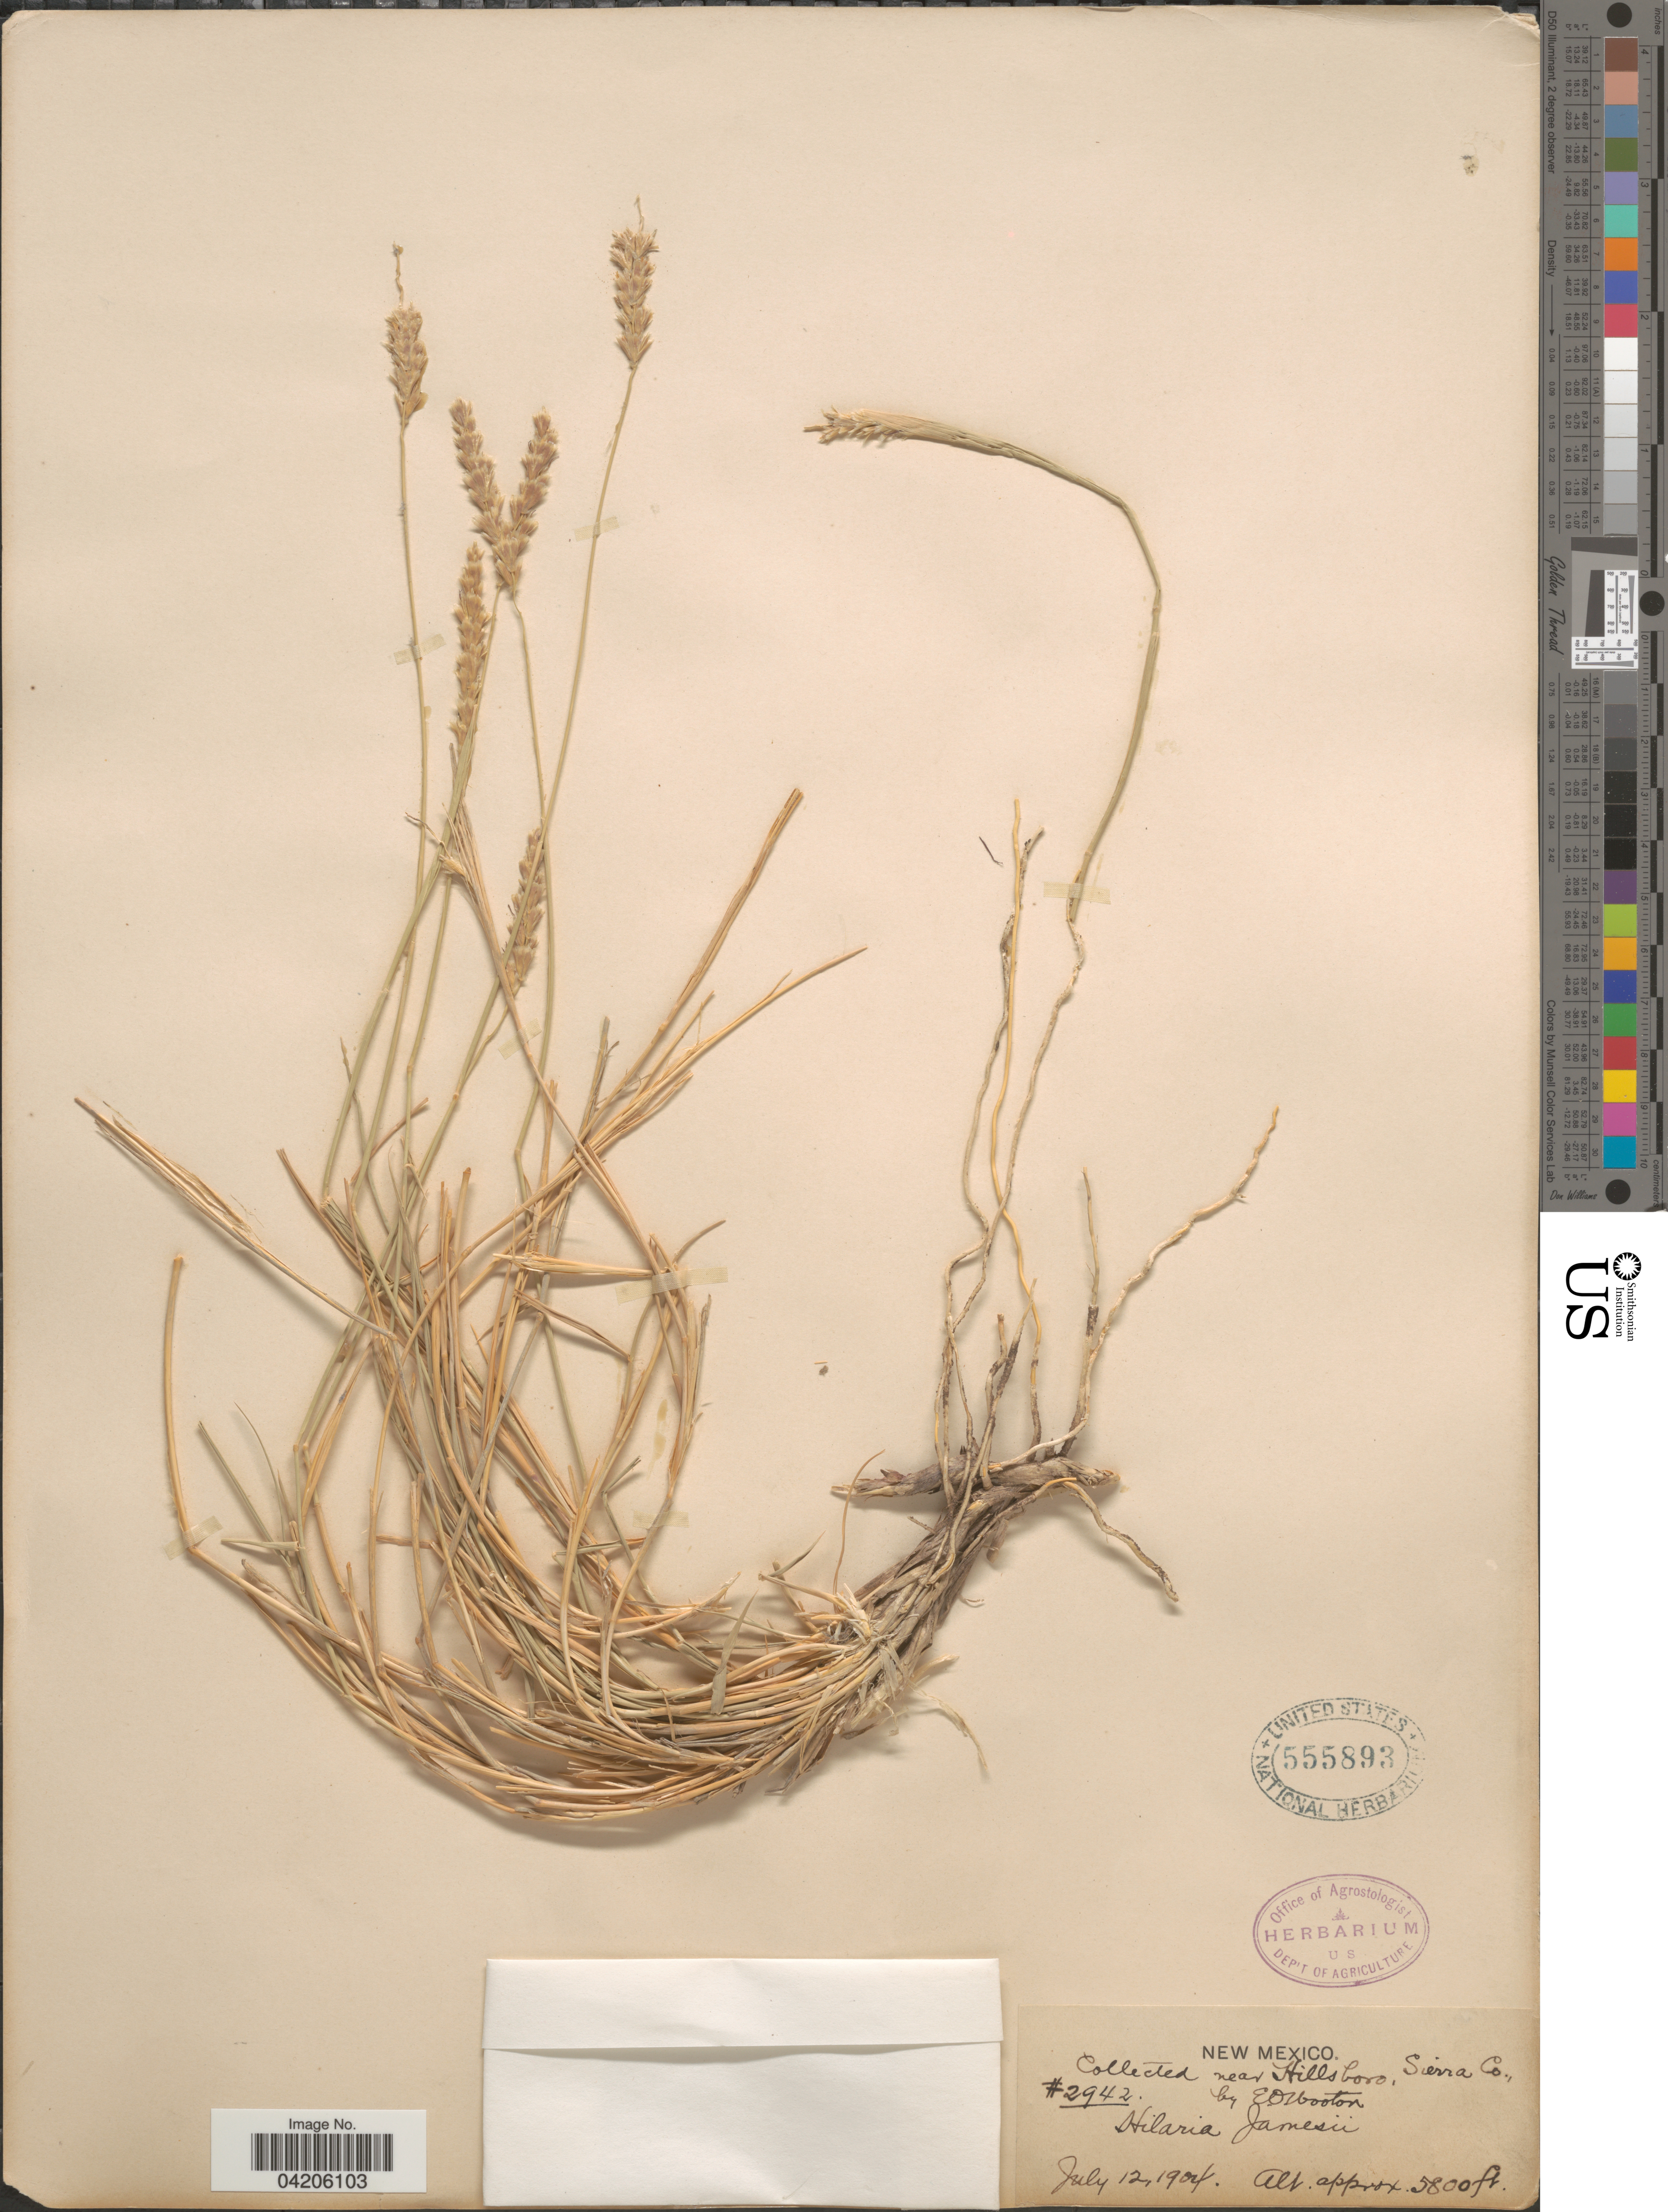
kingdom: Plantae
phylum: Tracheophyta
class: Liliopsida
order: Poales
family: Poaceae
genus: Hilaria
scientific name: Hilaria jamesii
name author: (Torr.) Benth.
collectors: E. O. Wooton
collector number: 2942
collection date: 1904-07-12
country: United States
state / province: New Mexico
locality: Near Hillsboro, Sierra Co.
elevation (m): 1768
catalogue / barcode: US 555893